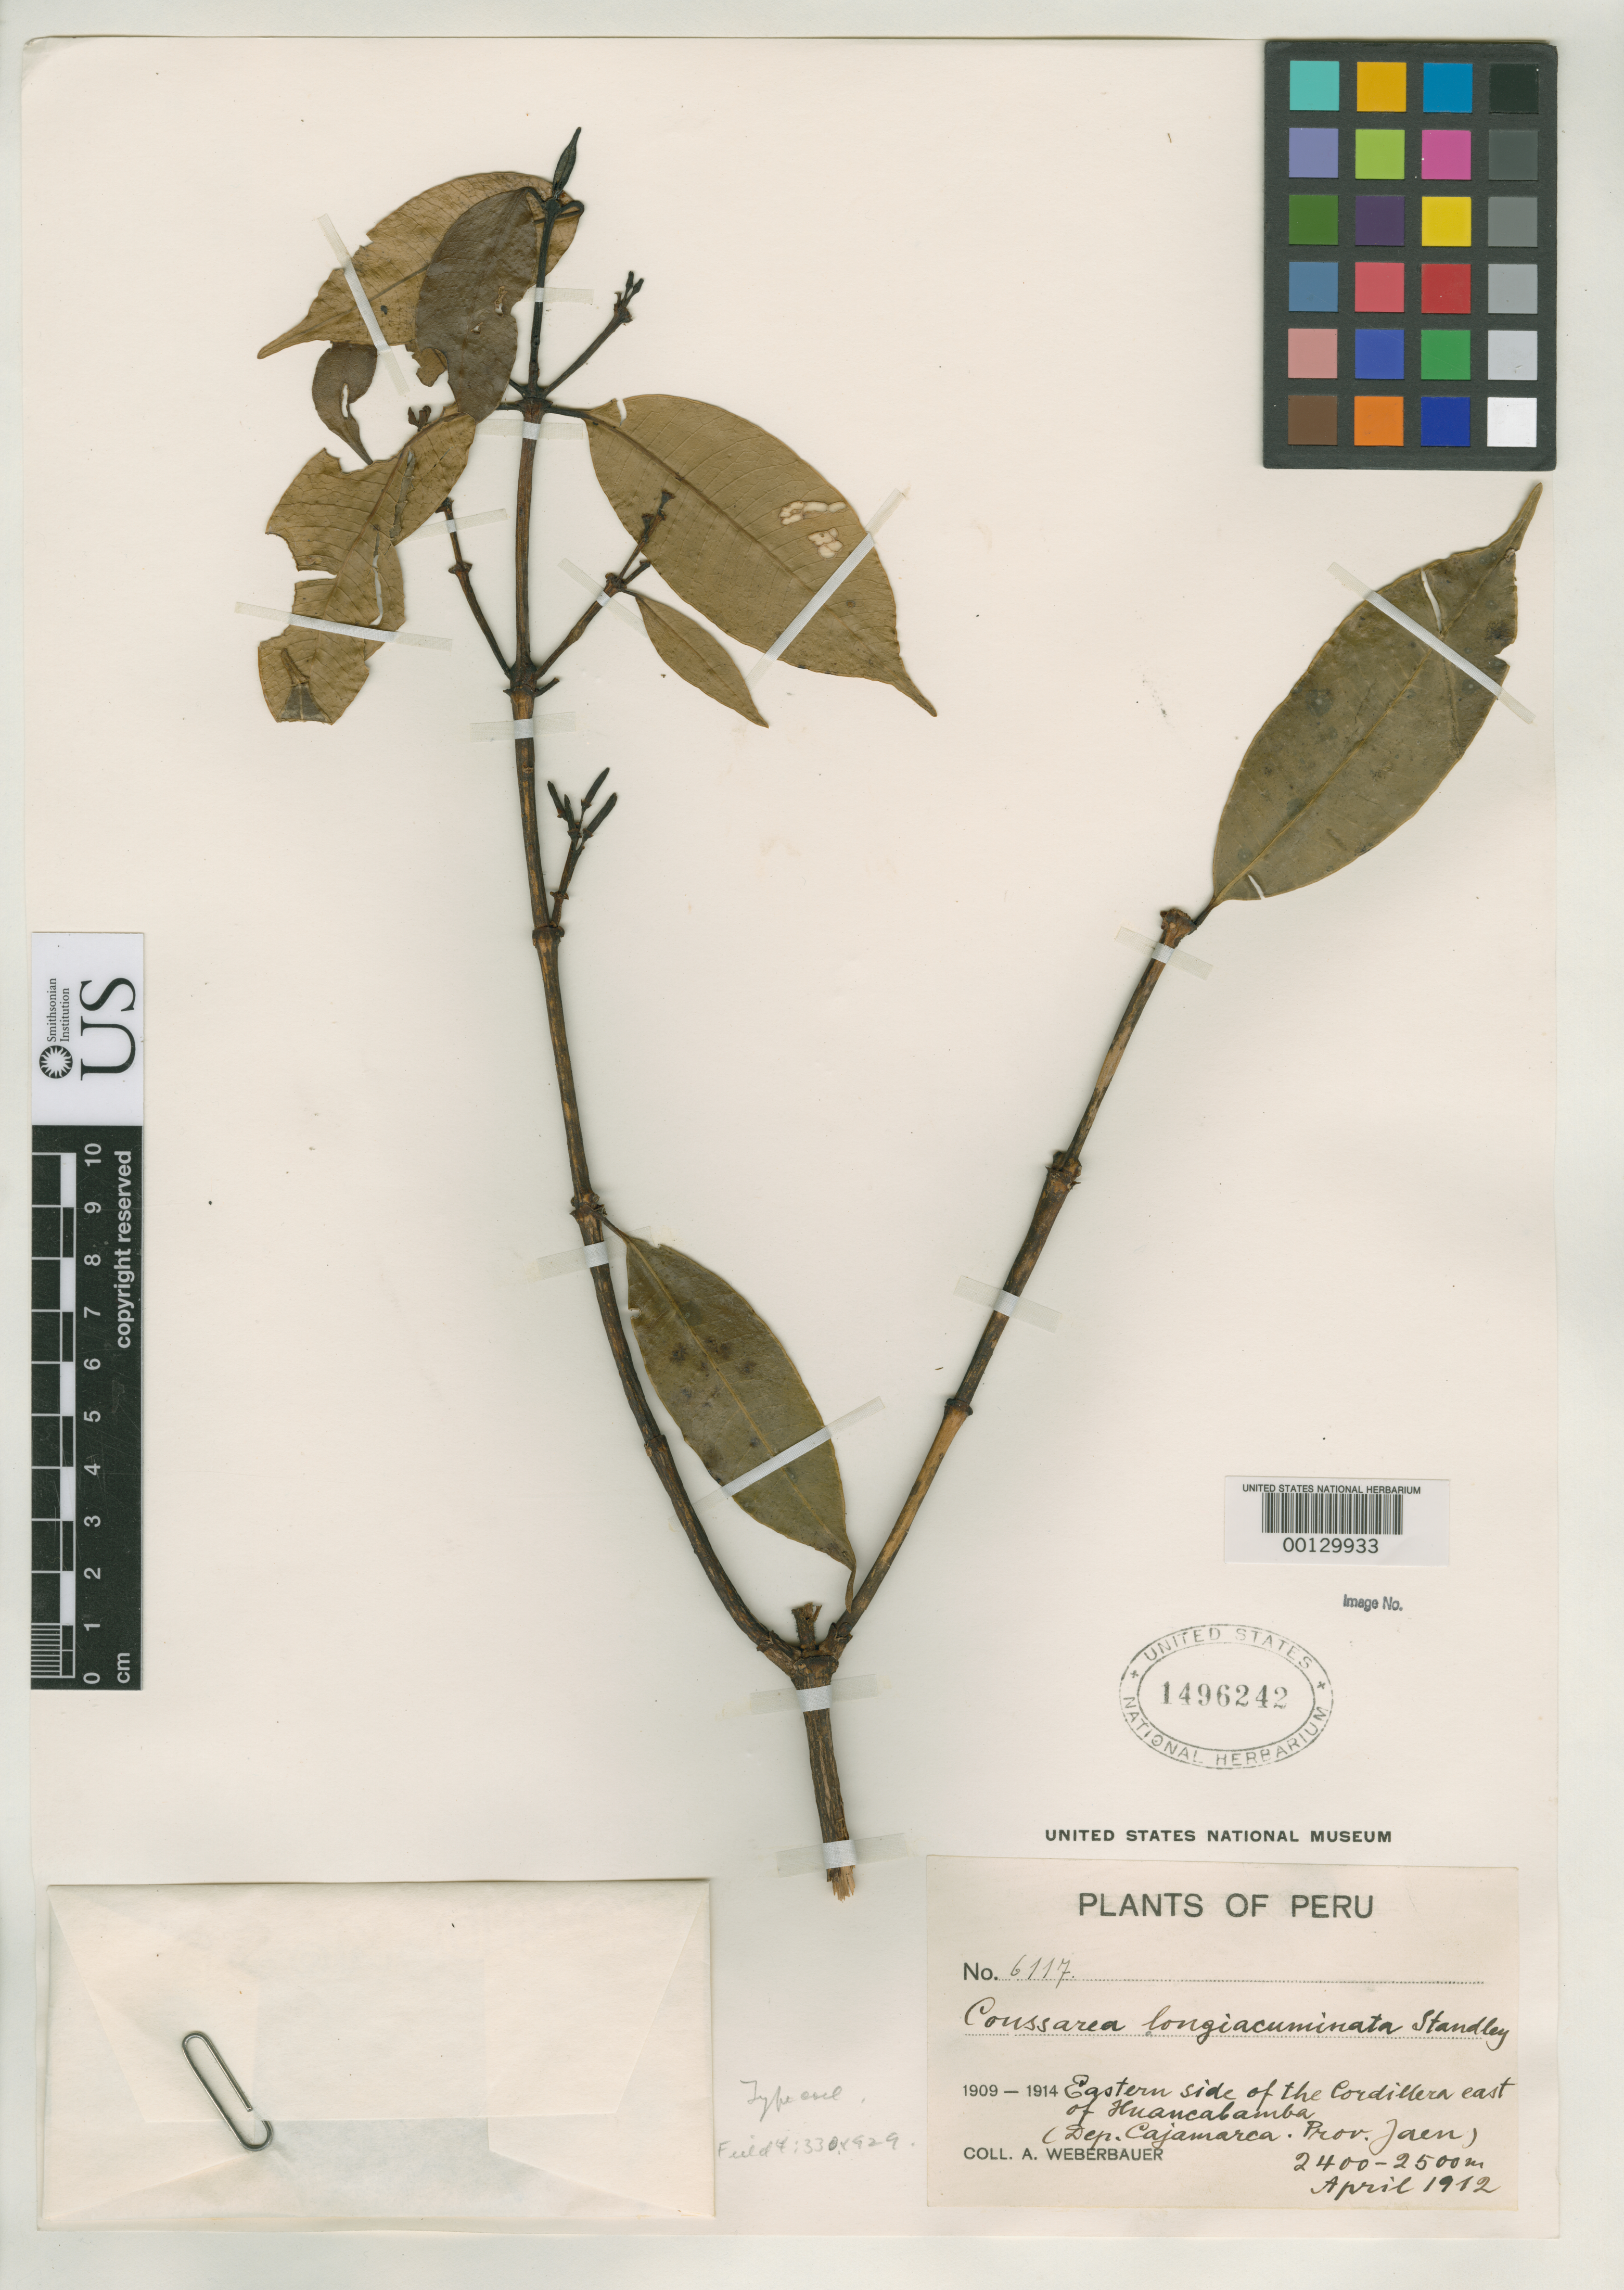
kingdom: Plantae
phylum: Tracheophyta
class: Magnoliopsida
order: Gentianales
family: Rubiaceae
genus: Coussarea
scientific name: Coussarea longiacuminata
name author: Standl.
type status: Isotype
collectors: A. Weberbauer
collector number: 6117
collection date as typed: Apr 1912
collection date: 1912-04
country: Peru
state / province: Cajamarca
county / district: Jaén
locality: E of Huancabamba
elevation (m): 2400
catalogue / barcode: US 1496242